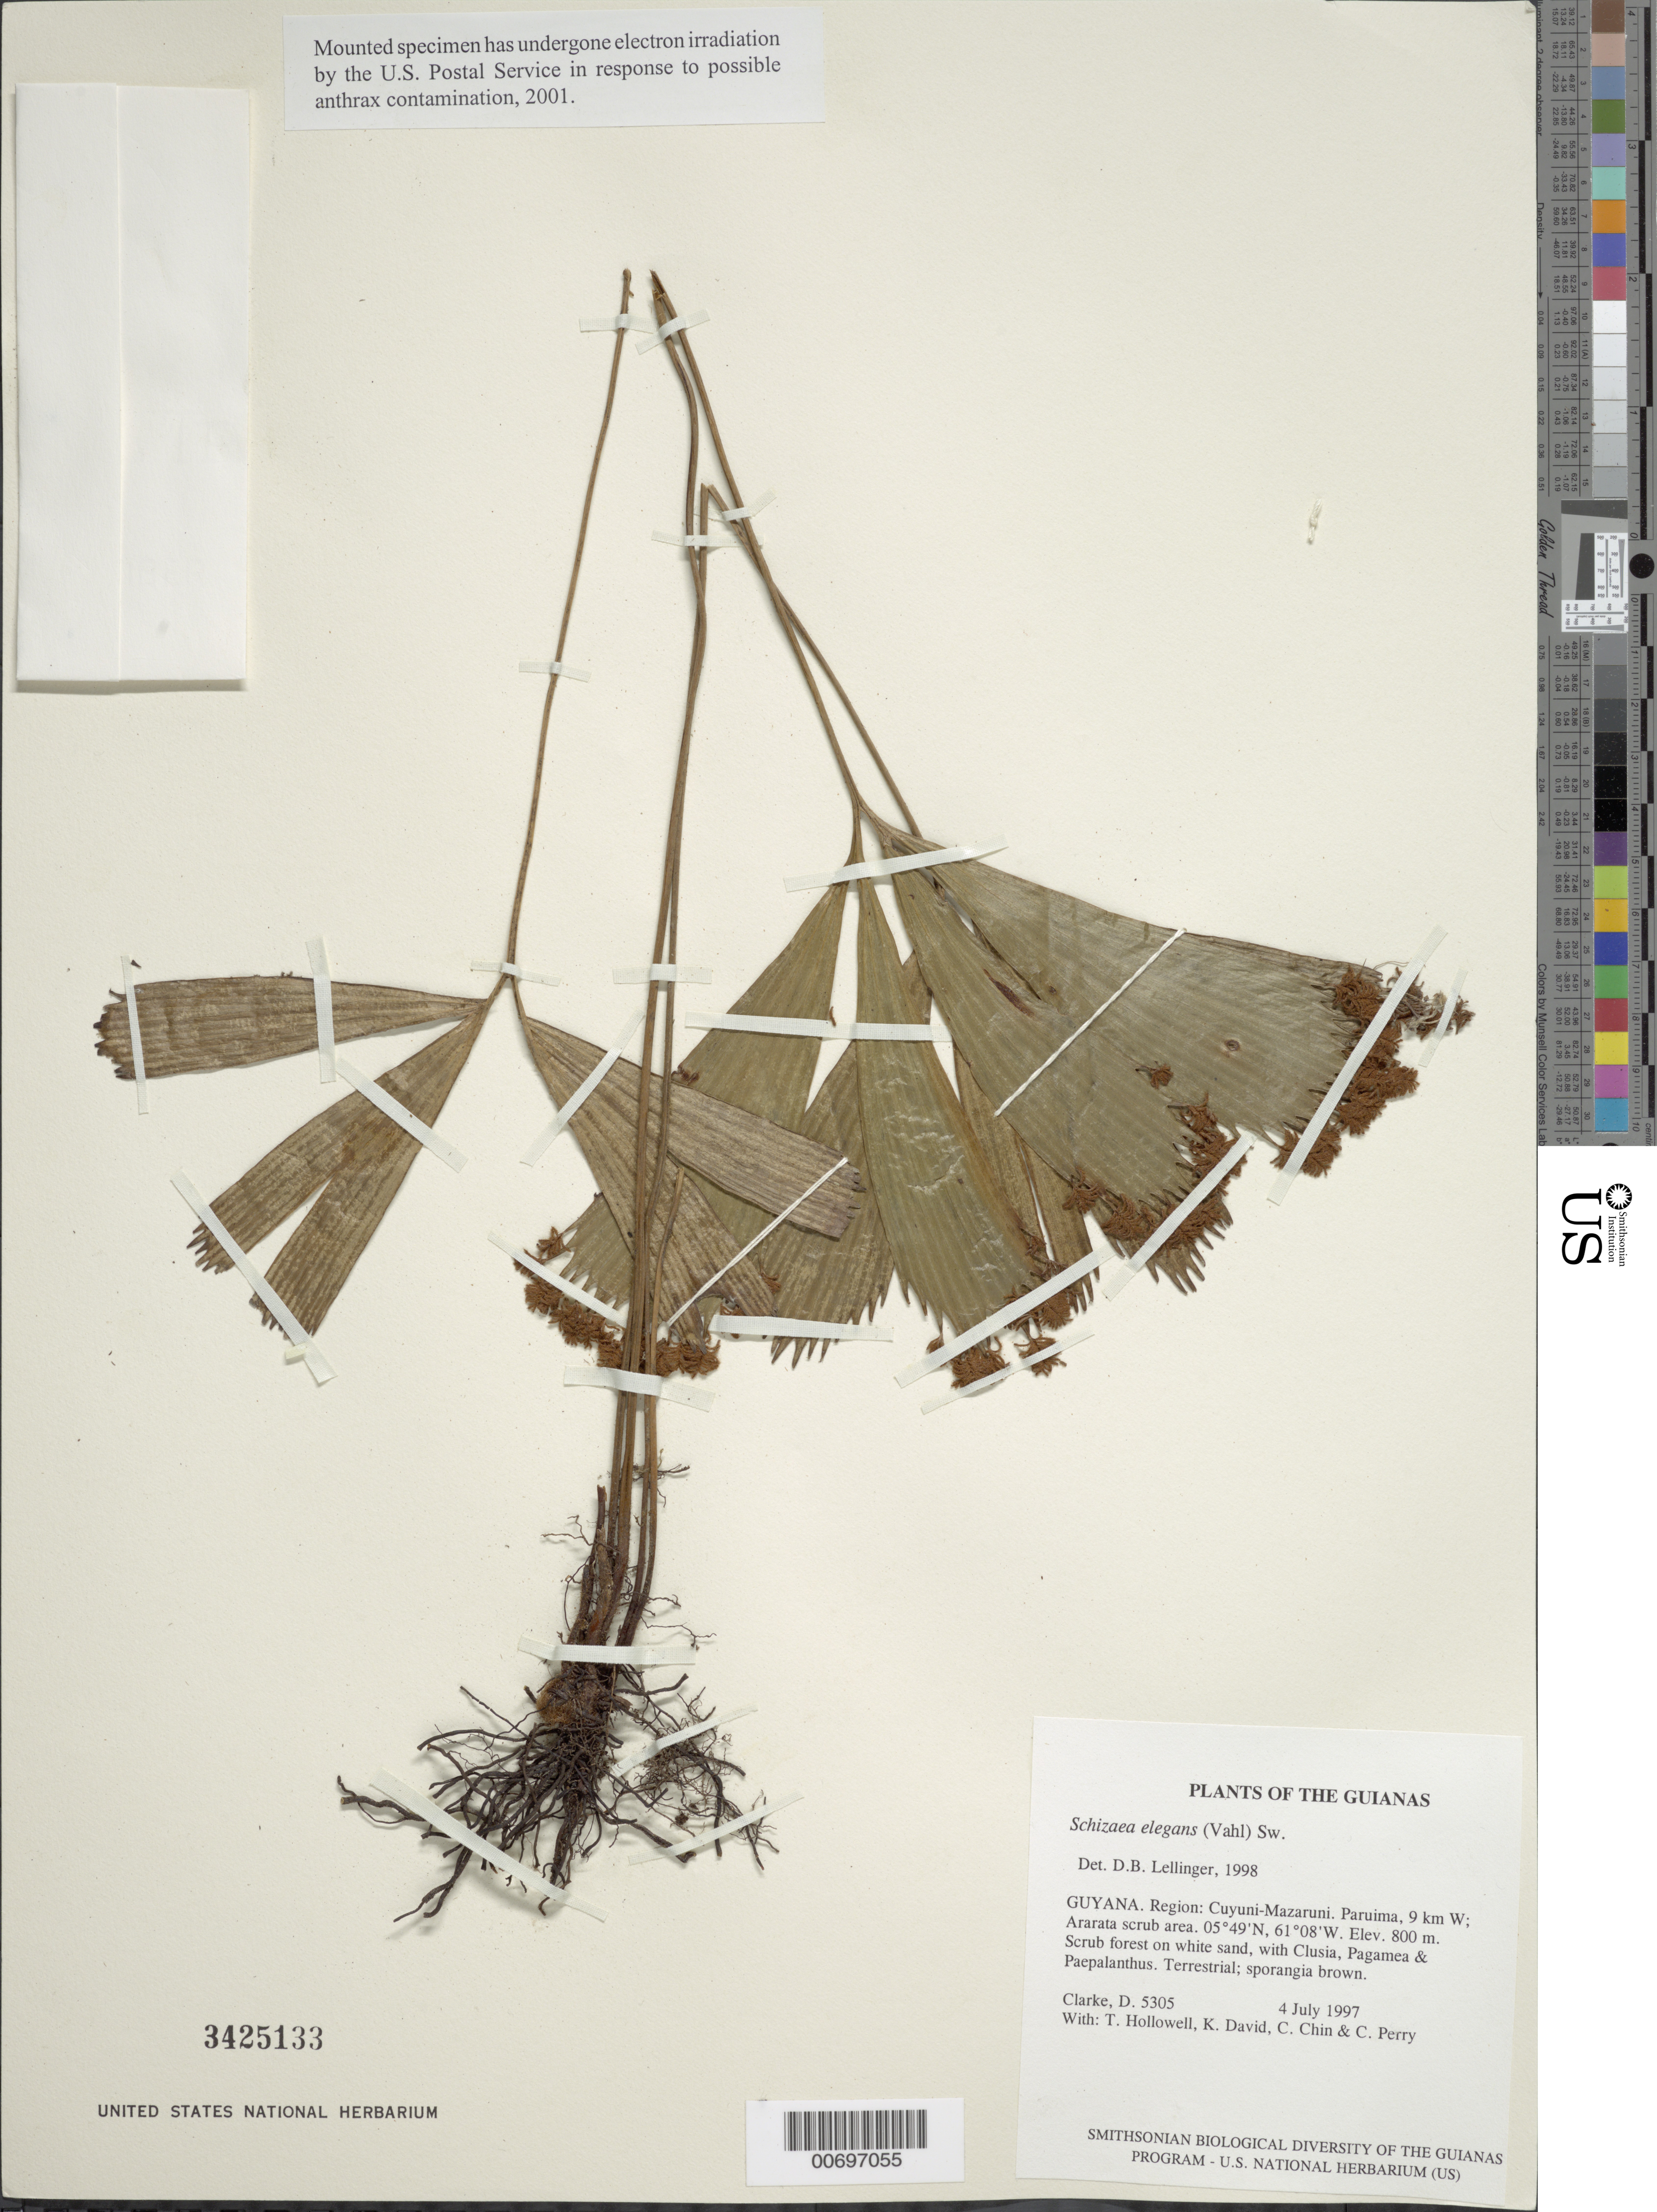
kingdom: Plantae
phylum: Tracheophyta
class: Polypodiopsida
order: Schizaeales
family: Schizaeaceae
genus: Schizaea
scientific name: Schizaea elegans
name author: (Vahl) Sw.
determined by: Lellinger, David B., (BOT), Smithsonian Institution - National Museum of Natural History (UNITED STATES)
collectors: H. D. Clarke, T. Hollowell, K. David, C. Chin & C. Perry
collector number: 5305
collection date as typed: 4 July 1997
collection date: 1997-07-04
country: Guyana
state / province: Cuyuni-Mazaruni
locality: Paruima, 9 km W; Ararata scrub area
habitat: Scrub forest on white sand, with Clusia, Pagamea & Paepalanthus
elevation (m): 800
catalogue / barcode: US 3425133